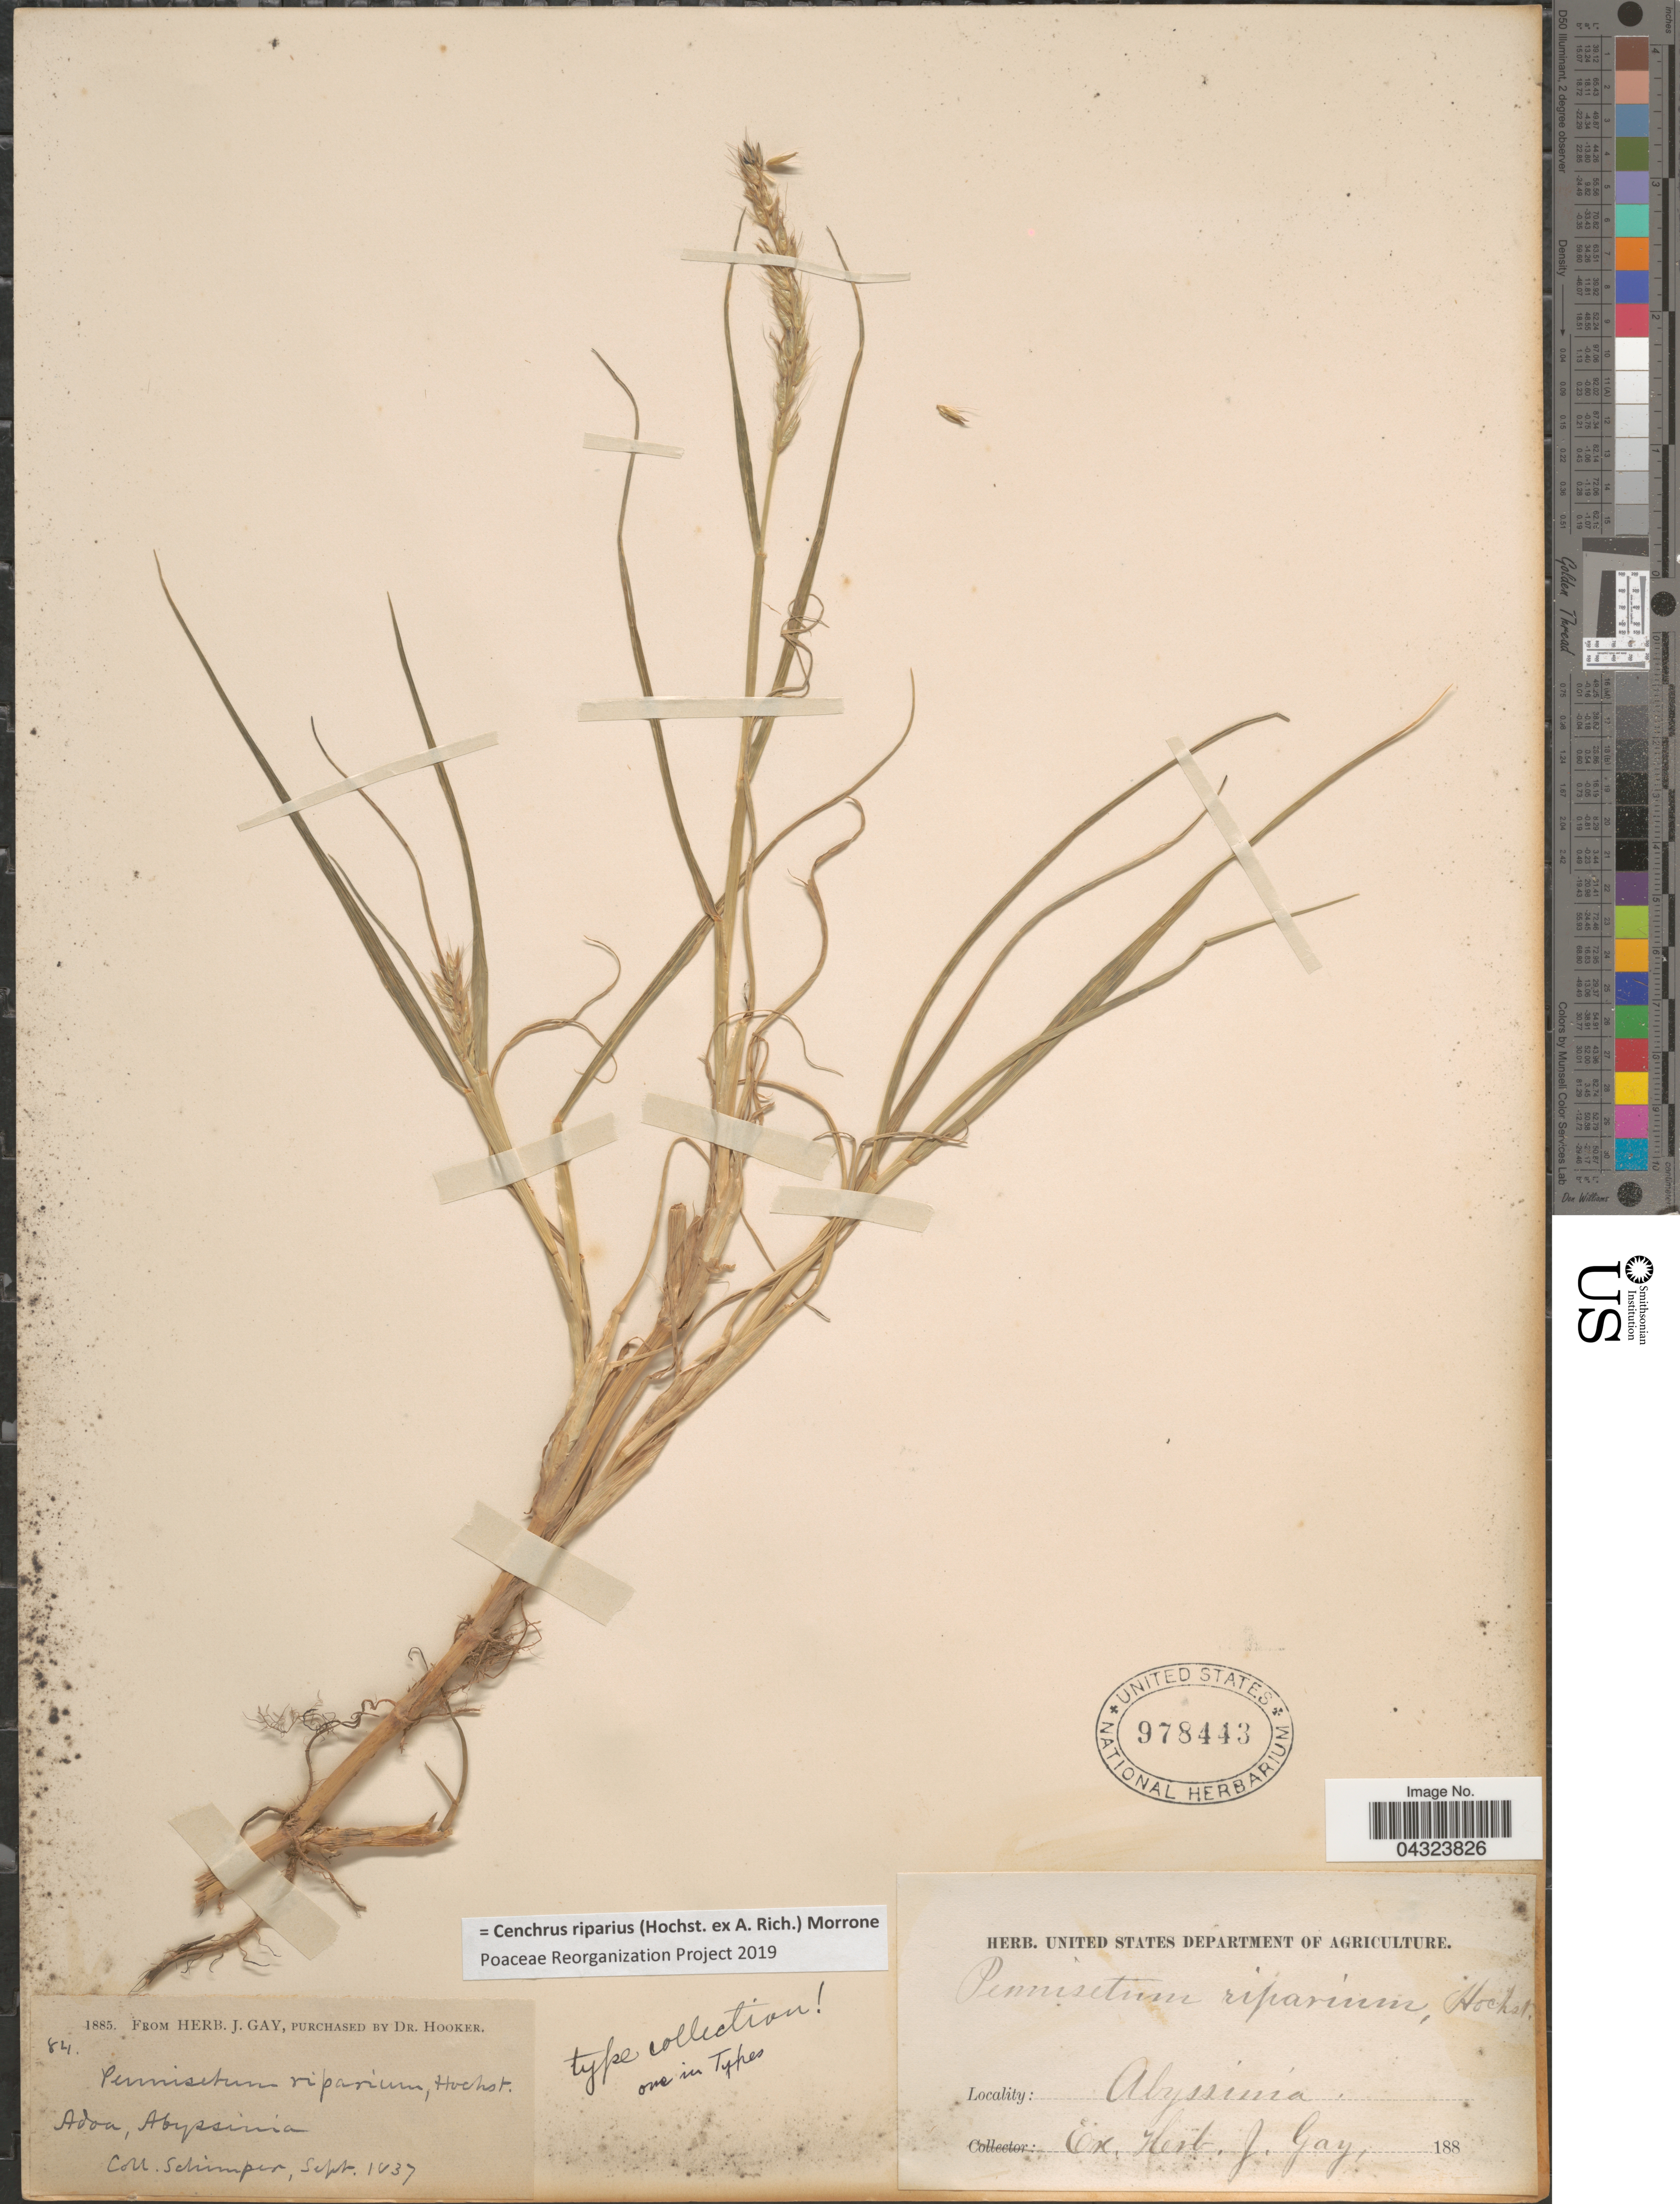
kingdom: Plantae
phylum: Tracheophyta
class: Liliopsida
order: Poales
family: Poaceae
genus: Cenchrus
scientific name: Cenchrus riparius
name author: (Hochst. ex A. Rich.) Morrone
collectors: -. Schimper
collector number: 84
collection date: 1837-09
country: Ethiopia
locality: Adoa, Abyssinia.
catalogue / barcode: US 978443